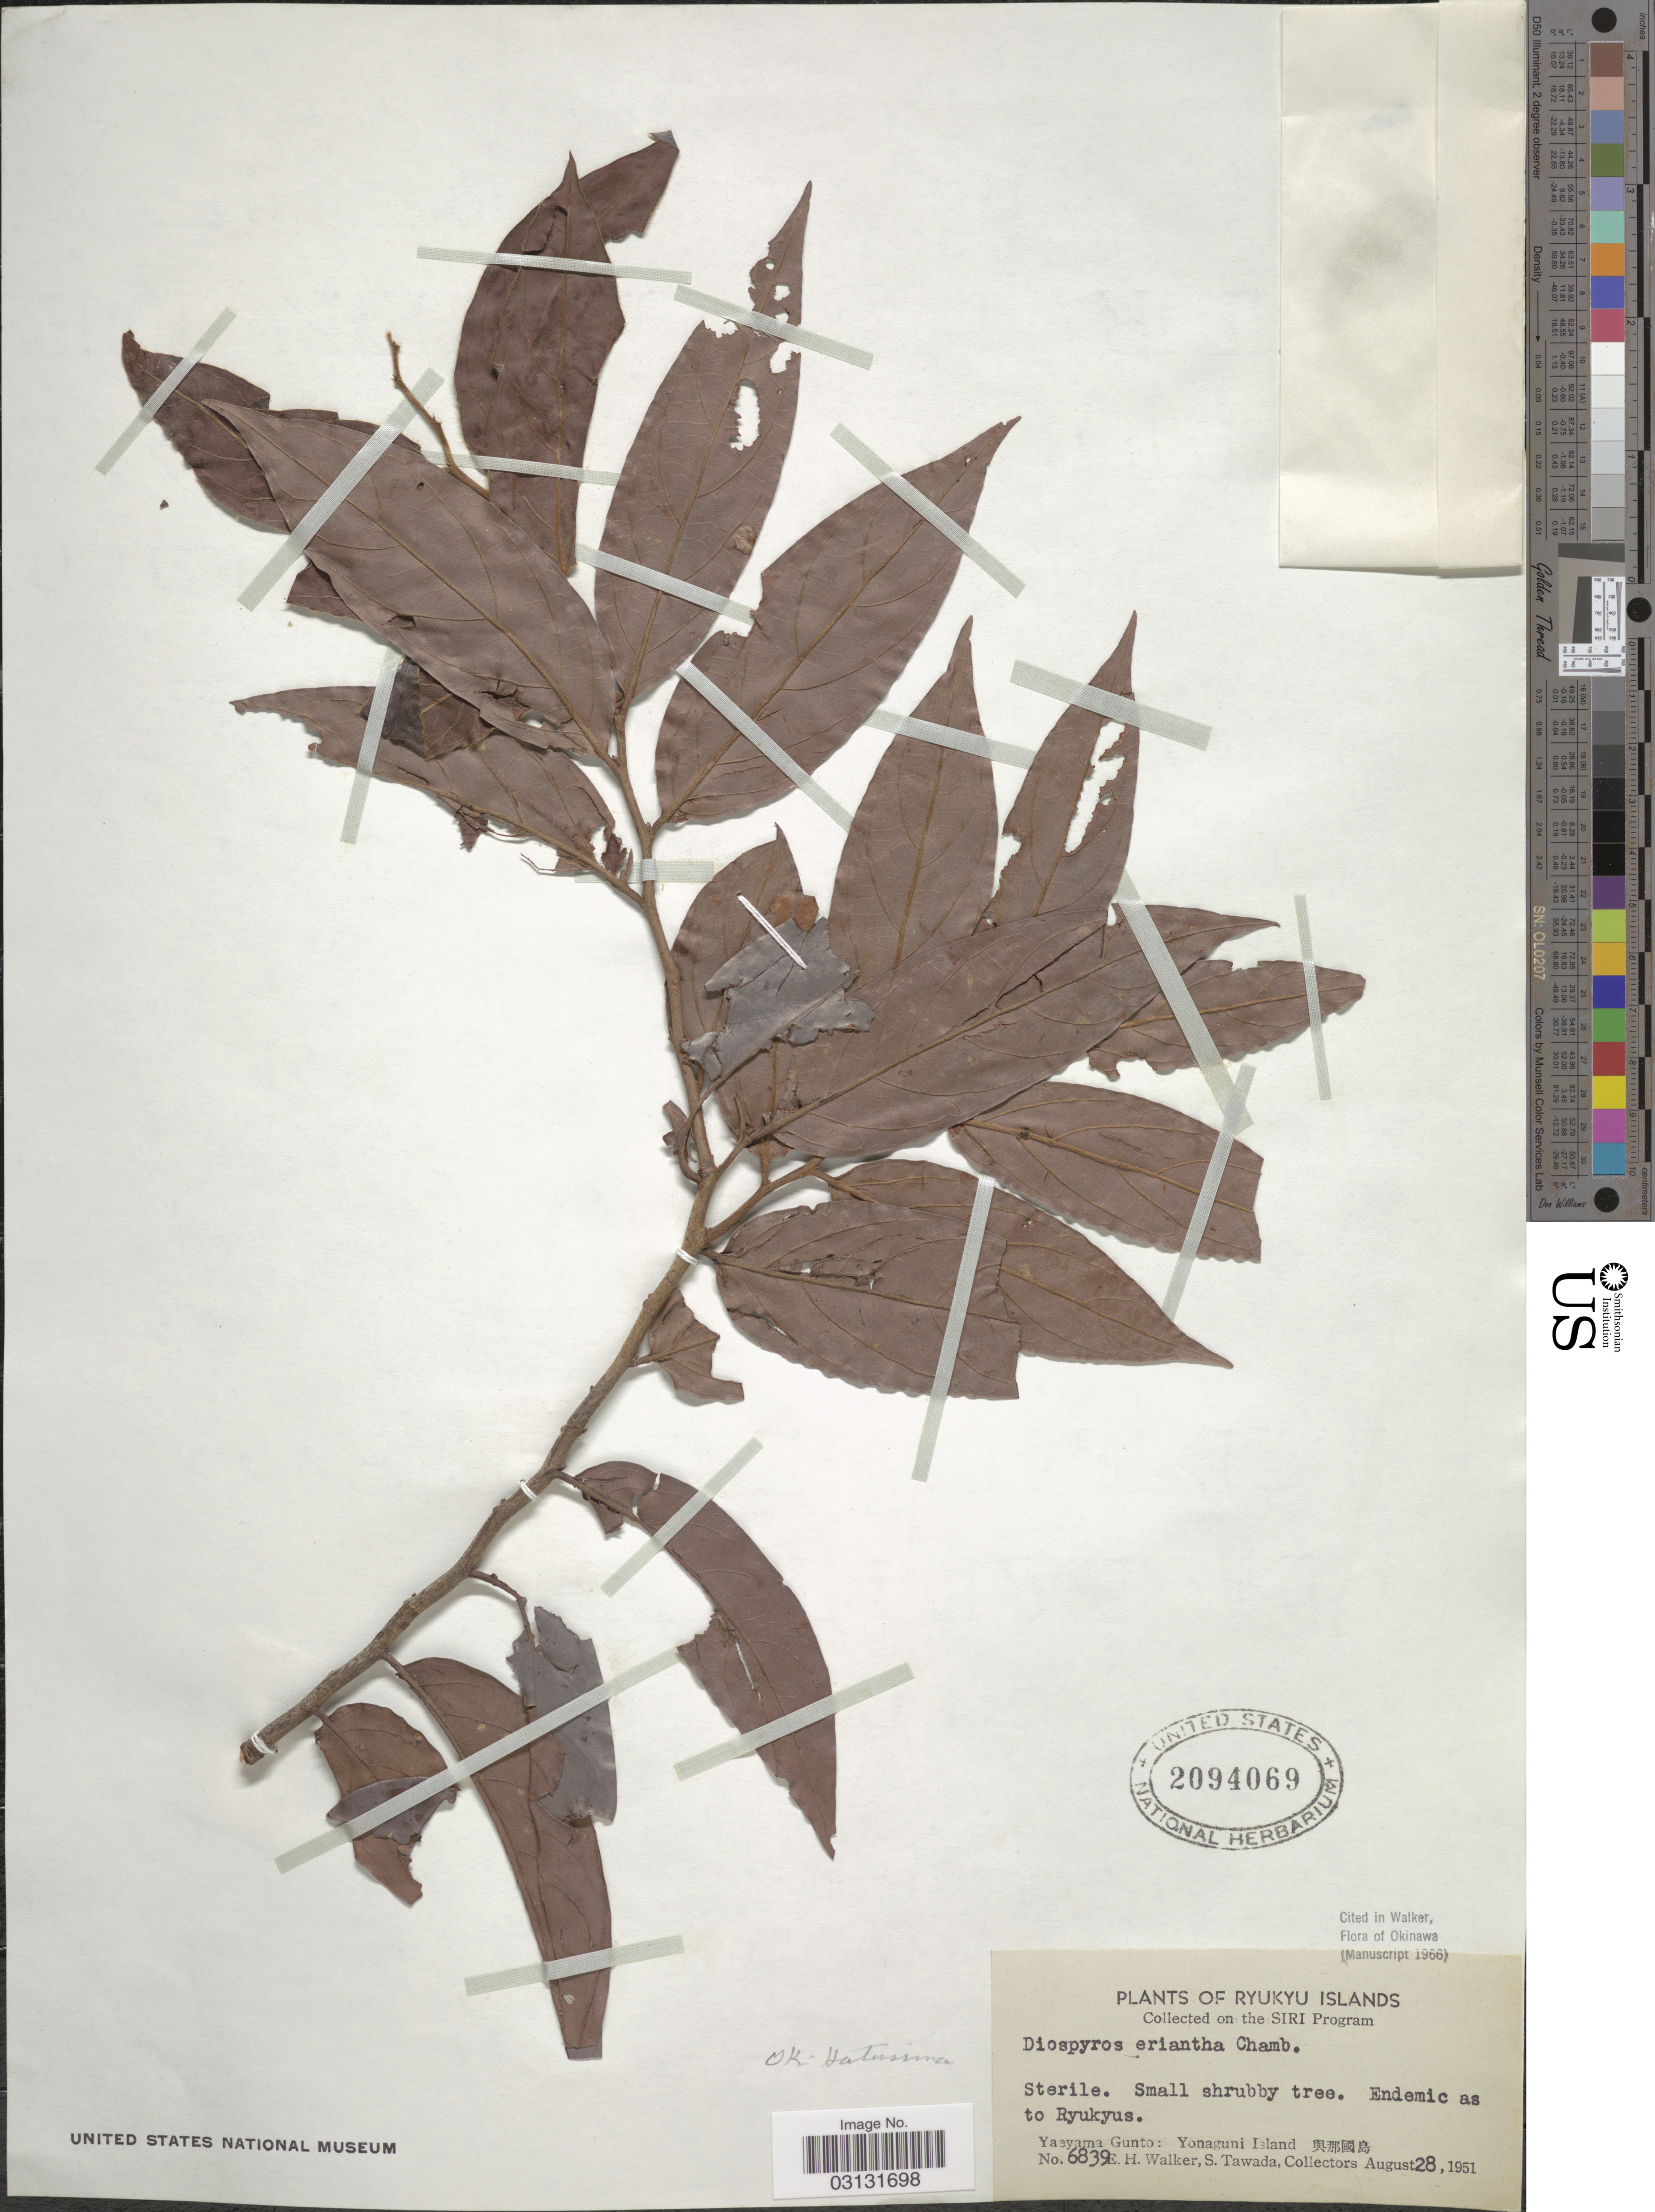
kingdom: Plantae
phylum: Tracheophyta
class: Magnoliopsida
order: Ericales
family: Ebenaceae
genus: Diospyros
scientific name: Diospyros eriantha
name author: Champ. ex Benth.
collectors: E. H. Walker & S. Tawada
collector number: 6839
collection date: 1951-08-28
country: Japan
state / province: Okinawa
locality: Ryukyu Islands. Yaeyama Gunto: Yonaguni Island.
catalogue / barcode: US 2094069